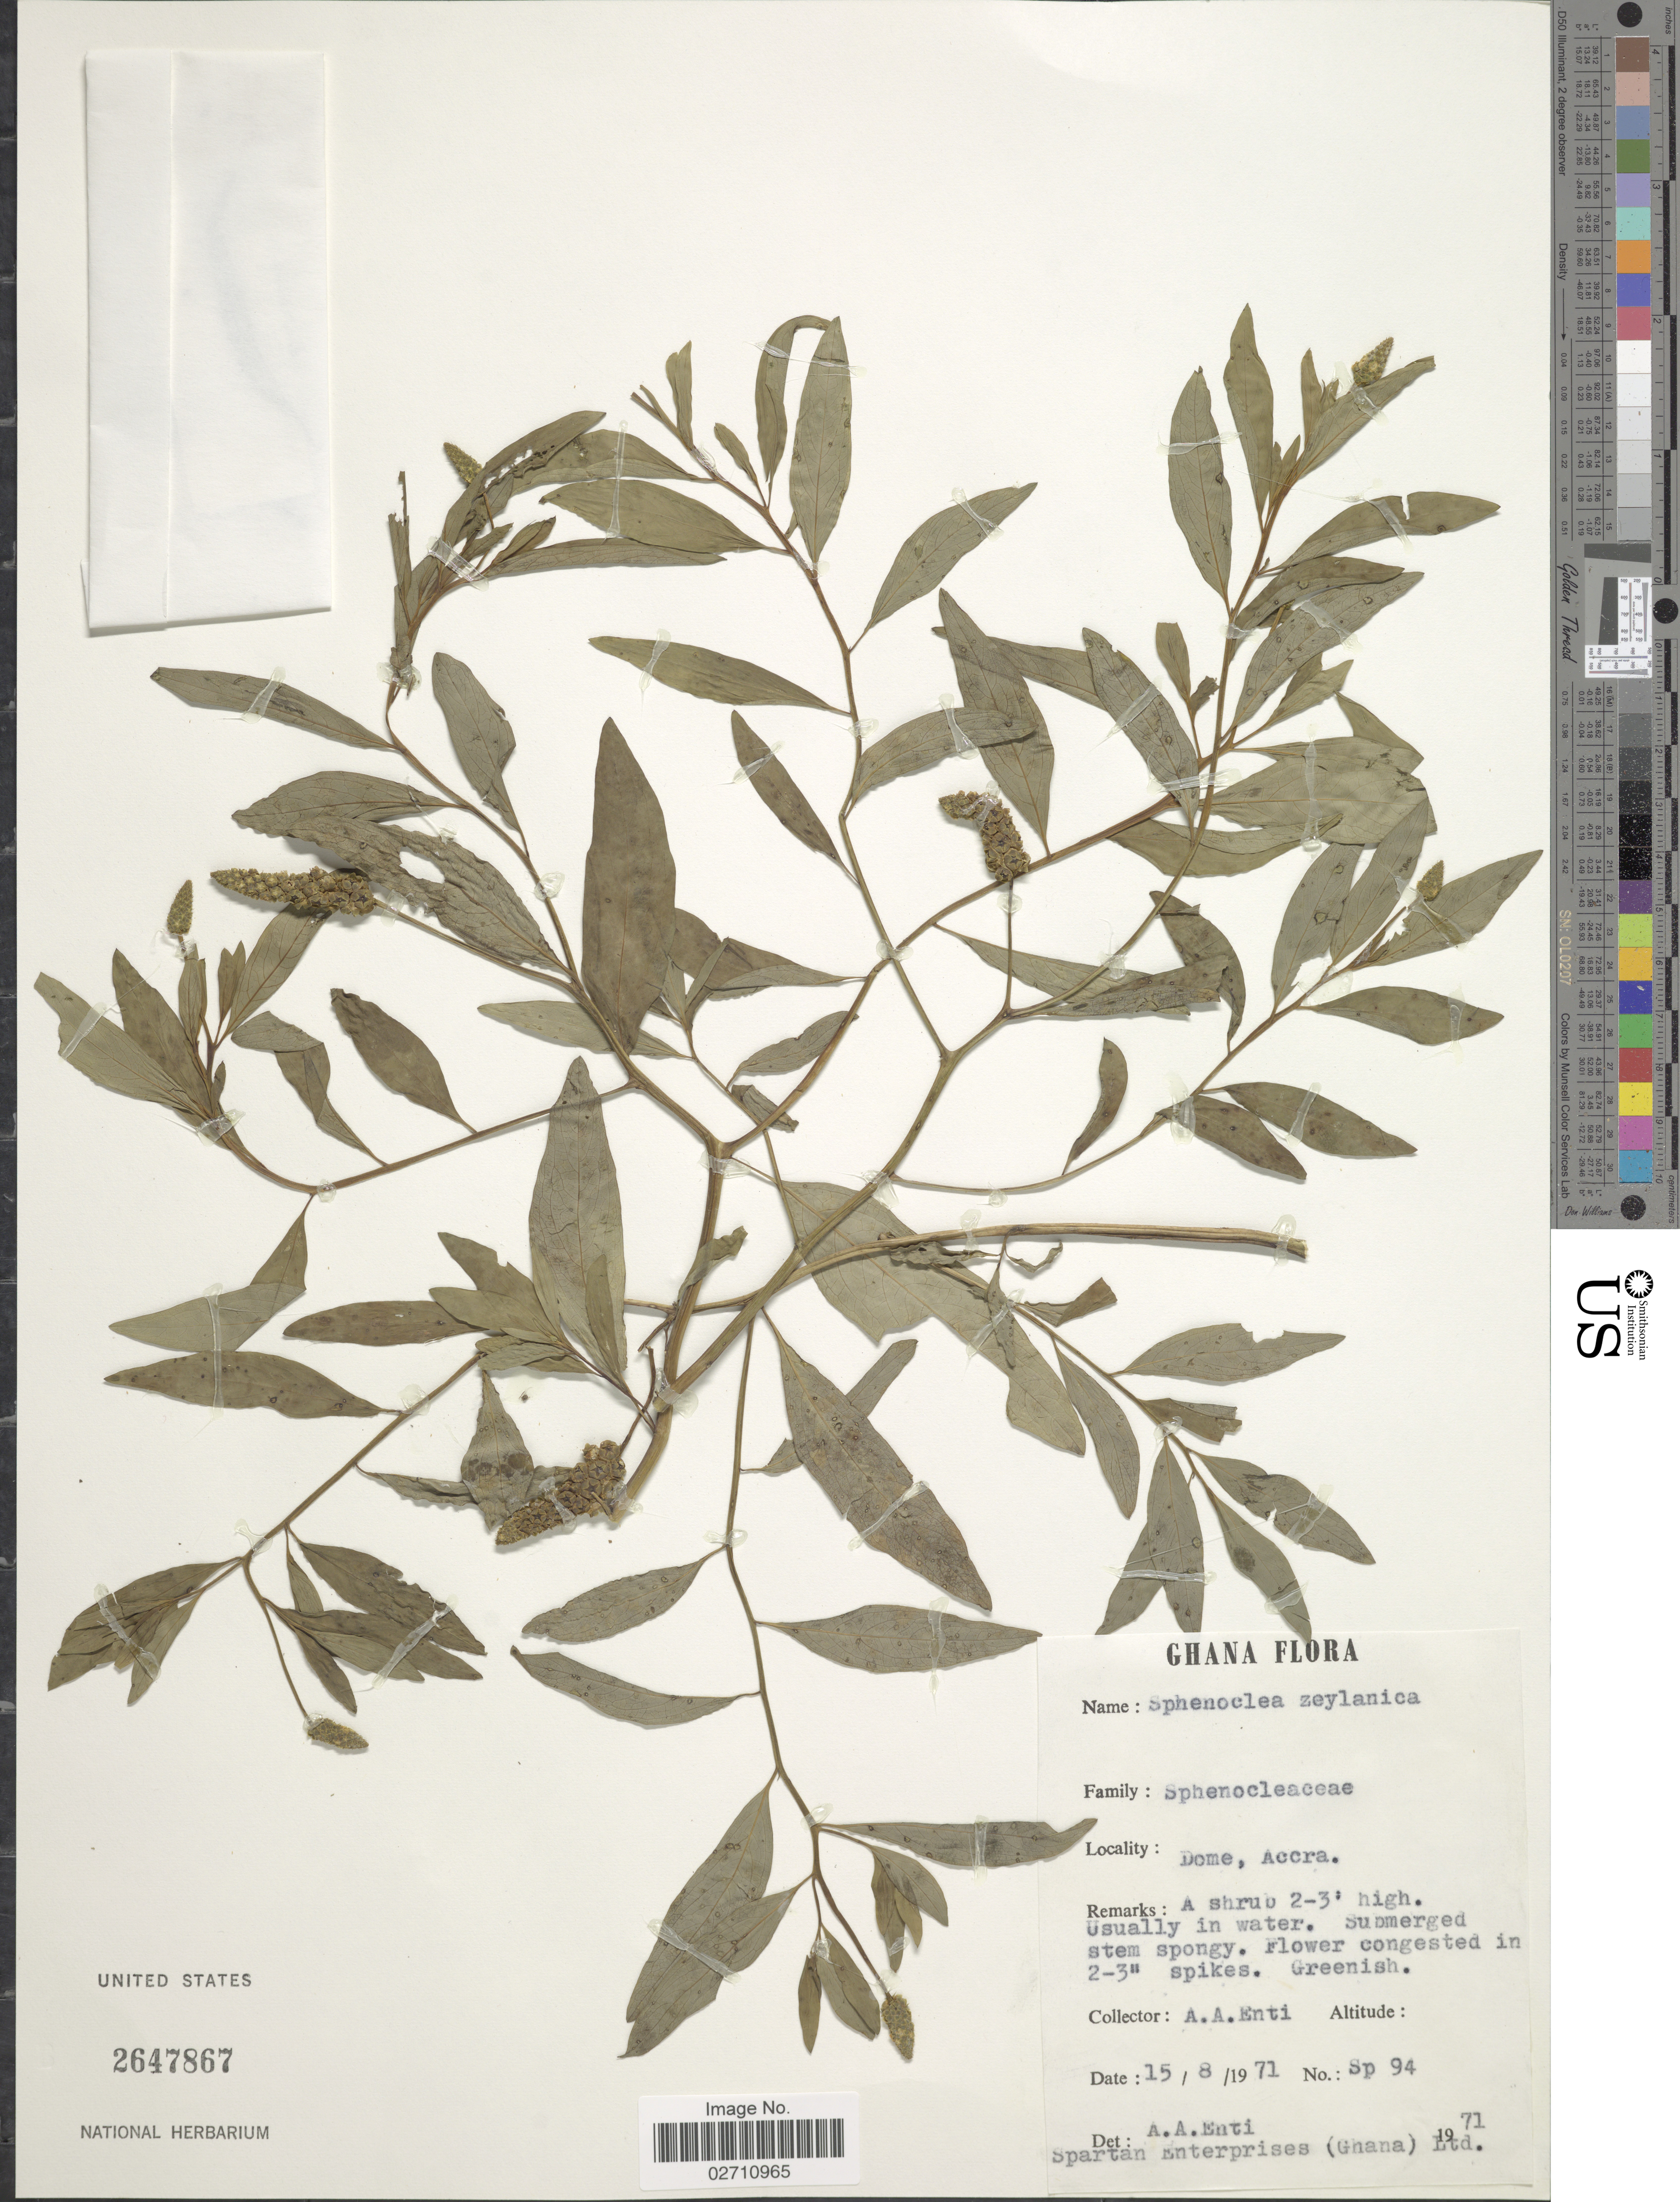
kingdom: Plantae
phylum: Tracheophyta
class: Magnoliopsida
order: Solanales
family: Sphenocleaceae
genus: Sphenoclea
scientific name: Sphenoclea zeylanica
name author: Gaertn.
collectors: A. Enti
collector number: Sp 94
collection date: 1971-08-15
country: Ghana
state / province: Greater Accra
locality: Dome, Accra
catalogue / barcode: US 2647867